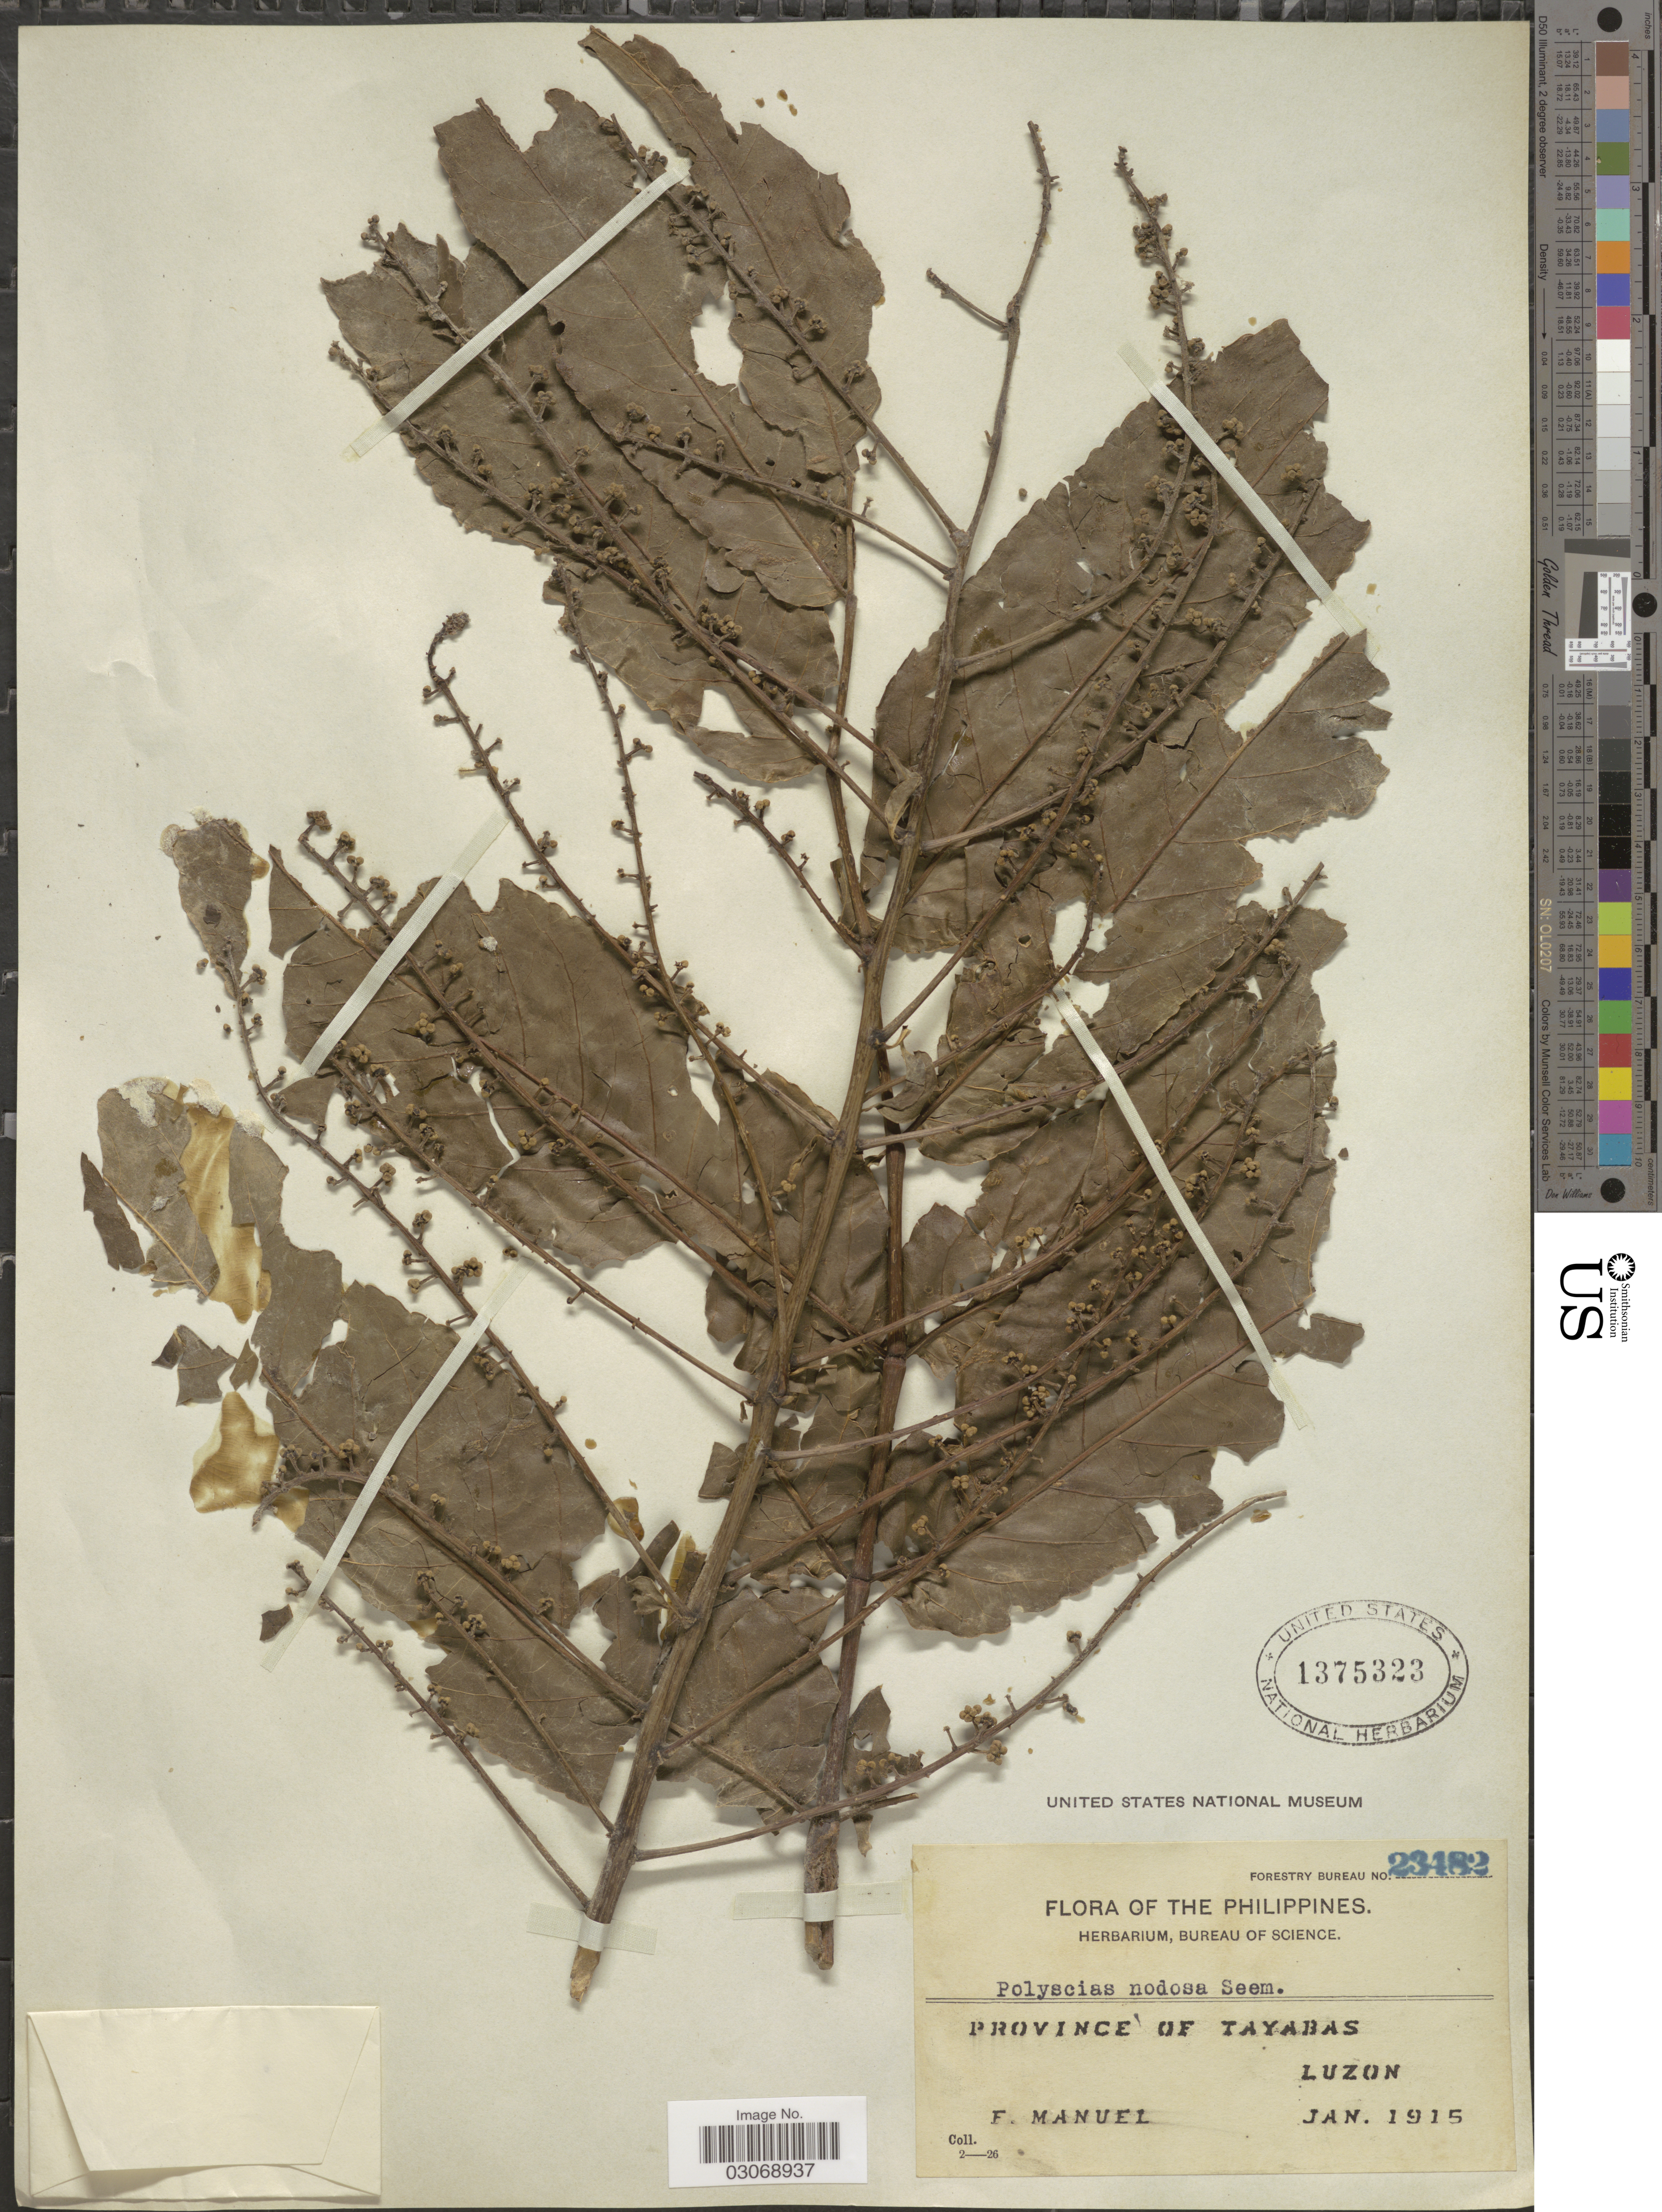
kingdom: Plantae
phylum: Tracheophyta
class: Magnoliopsida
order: Apiales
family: Araliaceae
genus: Polyscias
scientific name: Polyscias nodosa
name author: (Blume) Seem.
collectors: F. Manuel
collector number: Forestry Bureau 23482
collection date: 1915-01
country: Philippines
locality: Province of Tayabas. Luzon.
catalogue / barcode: US 1375323